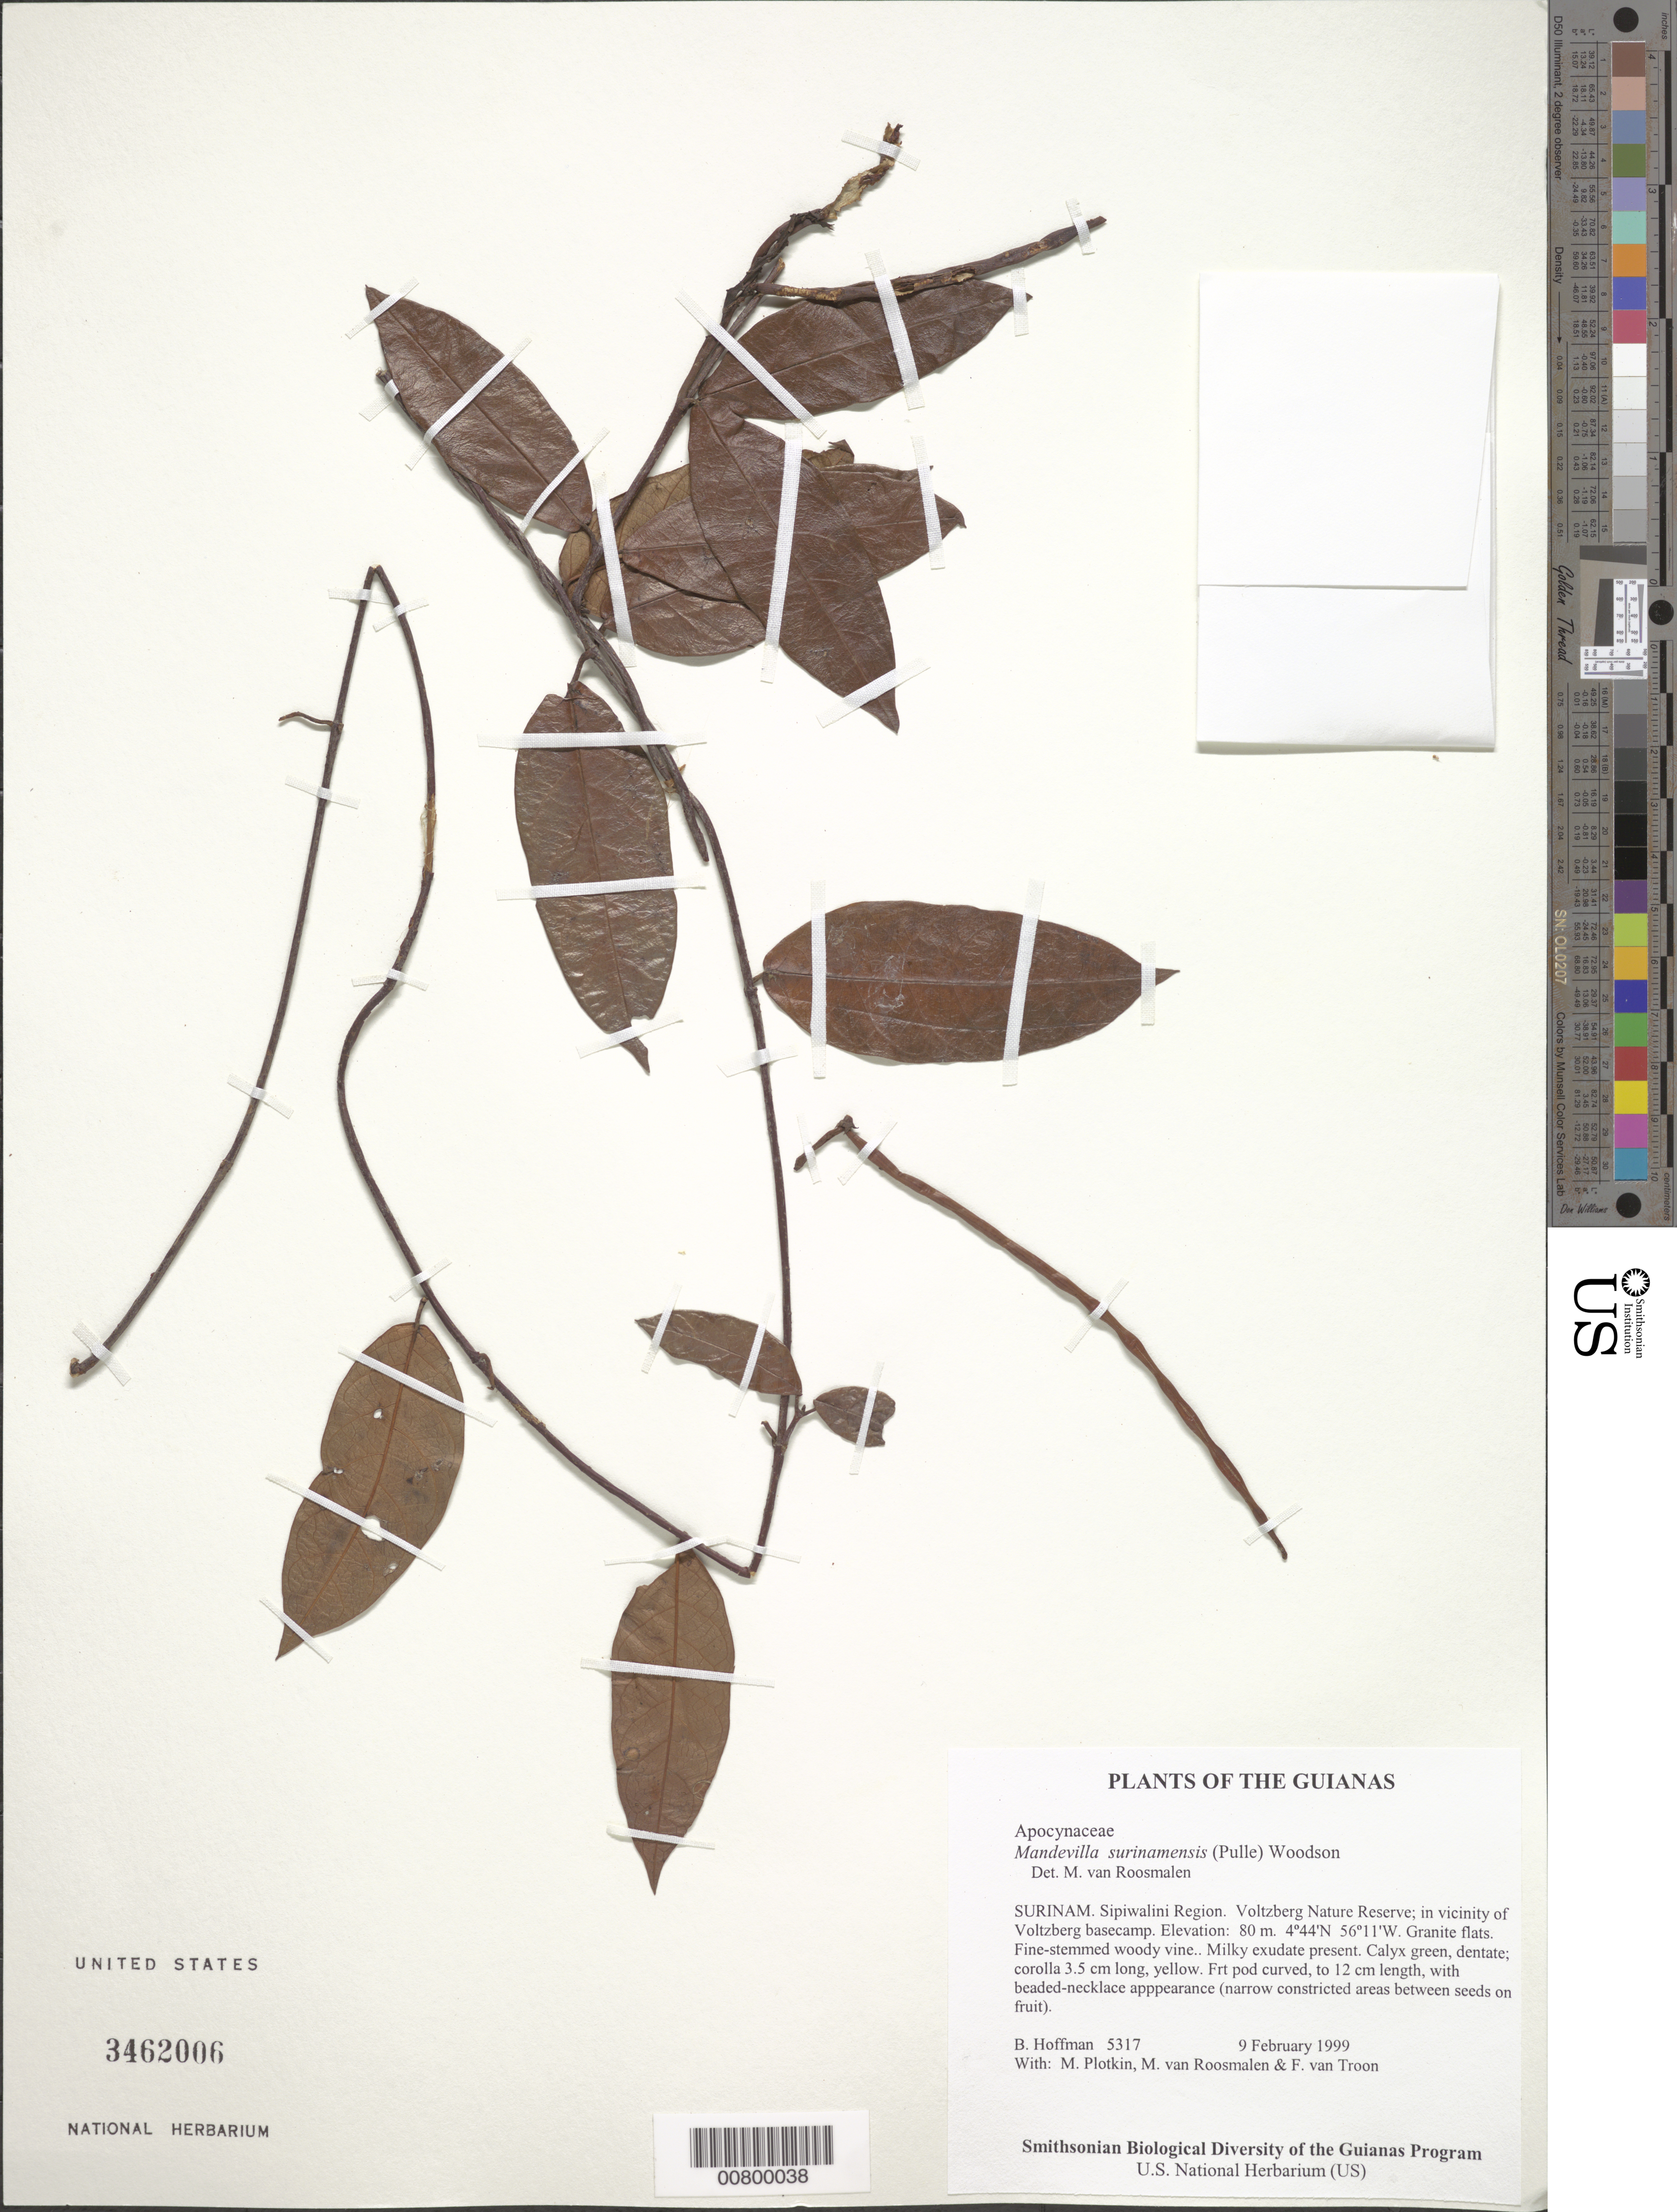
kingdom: Plantae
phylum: Tracheophyta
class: Magnoliopsida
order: Gentianales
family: Apocynaceae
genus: Mandevilla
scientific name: Mandevilla surinamensis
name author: (Pulle) Woodson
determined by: Roosmalen, M. van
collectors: B. Hoffman, M. Plotkin, M. Roosmalen & F. Van Troon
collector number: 5317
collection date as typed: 9 February 1999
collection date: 1999-02-09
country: Suriname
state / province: Sipaliwini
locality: Voltzberg Nature Reserve; in vicinity of Voltzberg basecamp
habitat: Granite flats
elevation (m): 80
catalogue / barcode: US 3462006